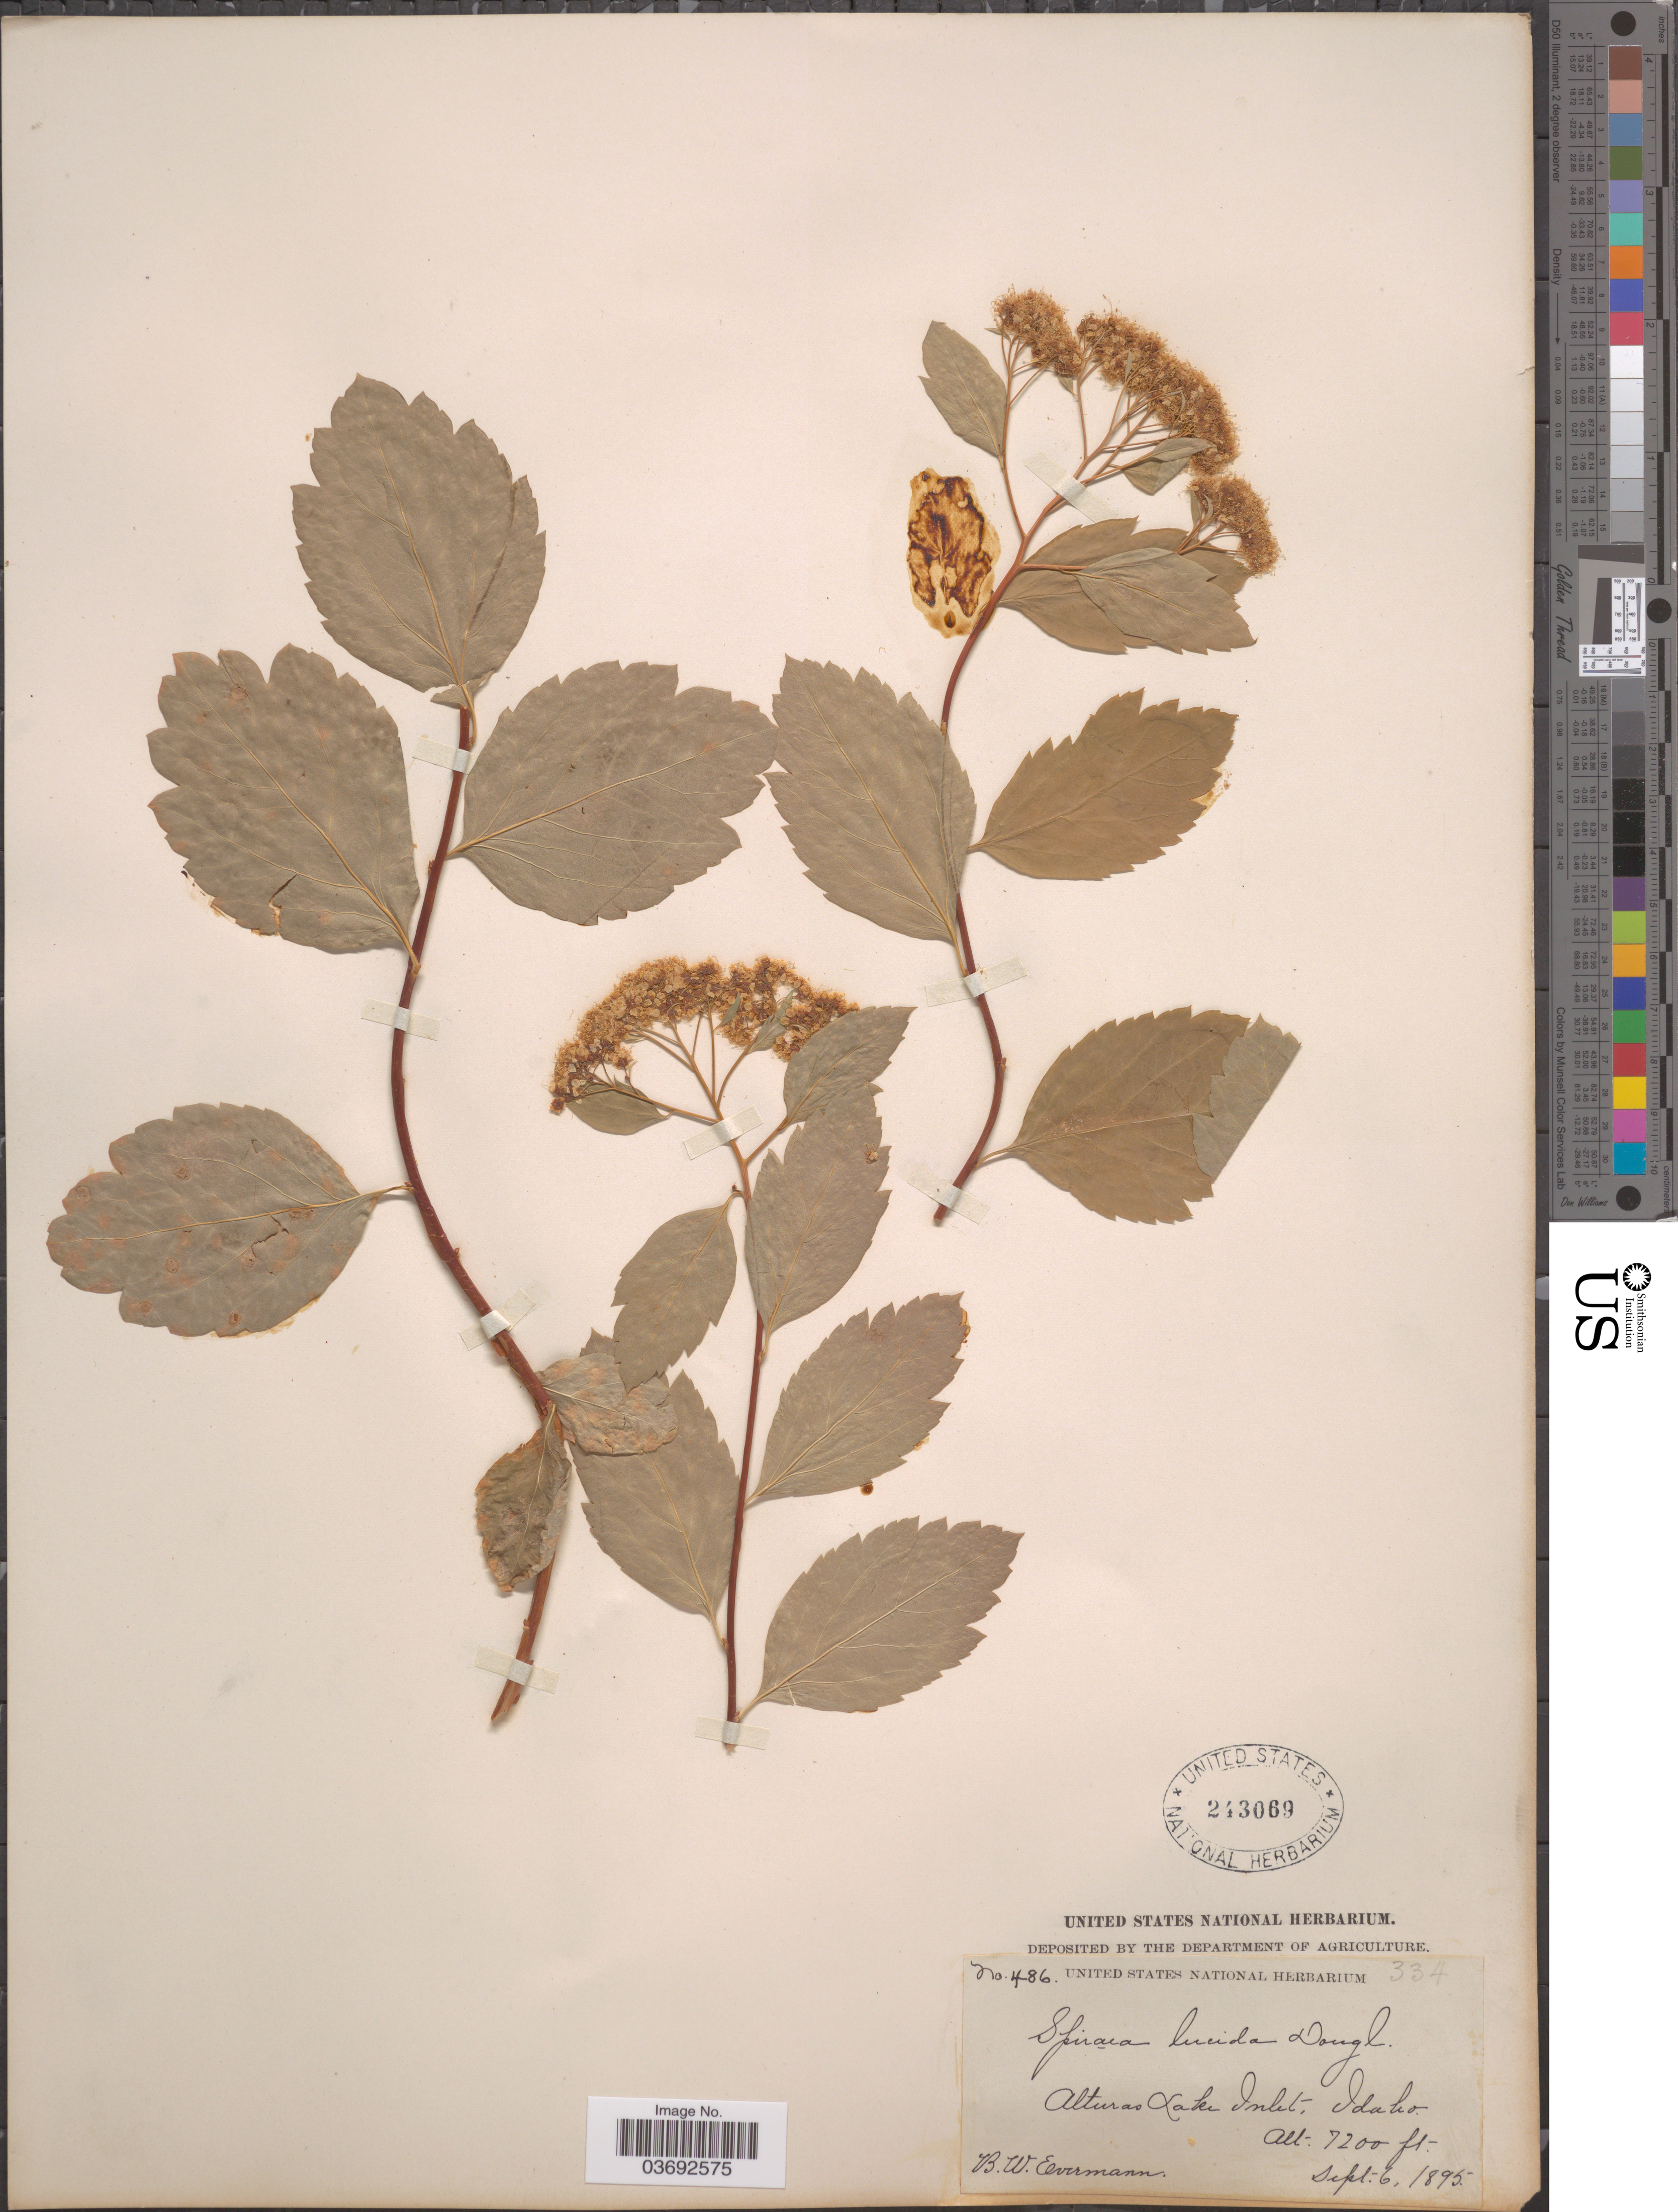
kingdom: Plantae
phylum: Tracheophyta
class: Magnoliopsida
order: Rosales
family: Rosaceae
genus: Spiraea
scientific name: Spiraea lucida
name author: Douglas ex Greene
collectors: B. W. Evermann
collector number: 486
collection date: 1895-09-06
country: United States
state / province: Idaho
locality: Alturas Lake Inlet.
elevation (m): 2195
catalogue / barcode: US 243069